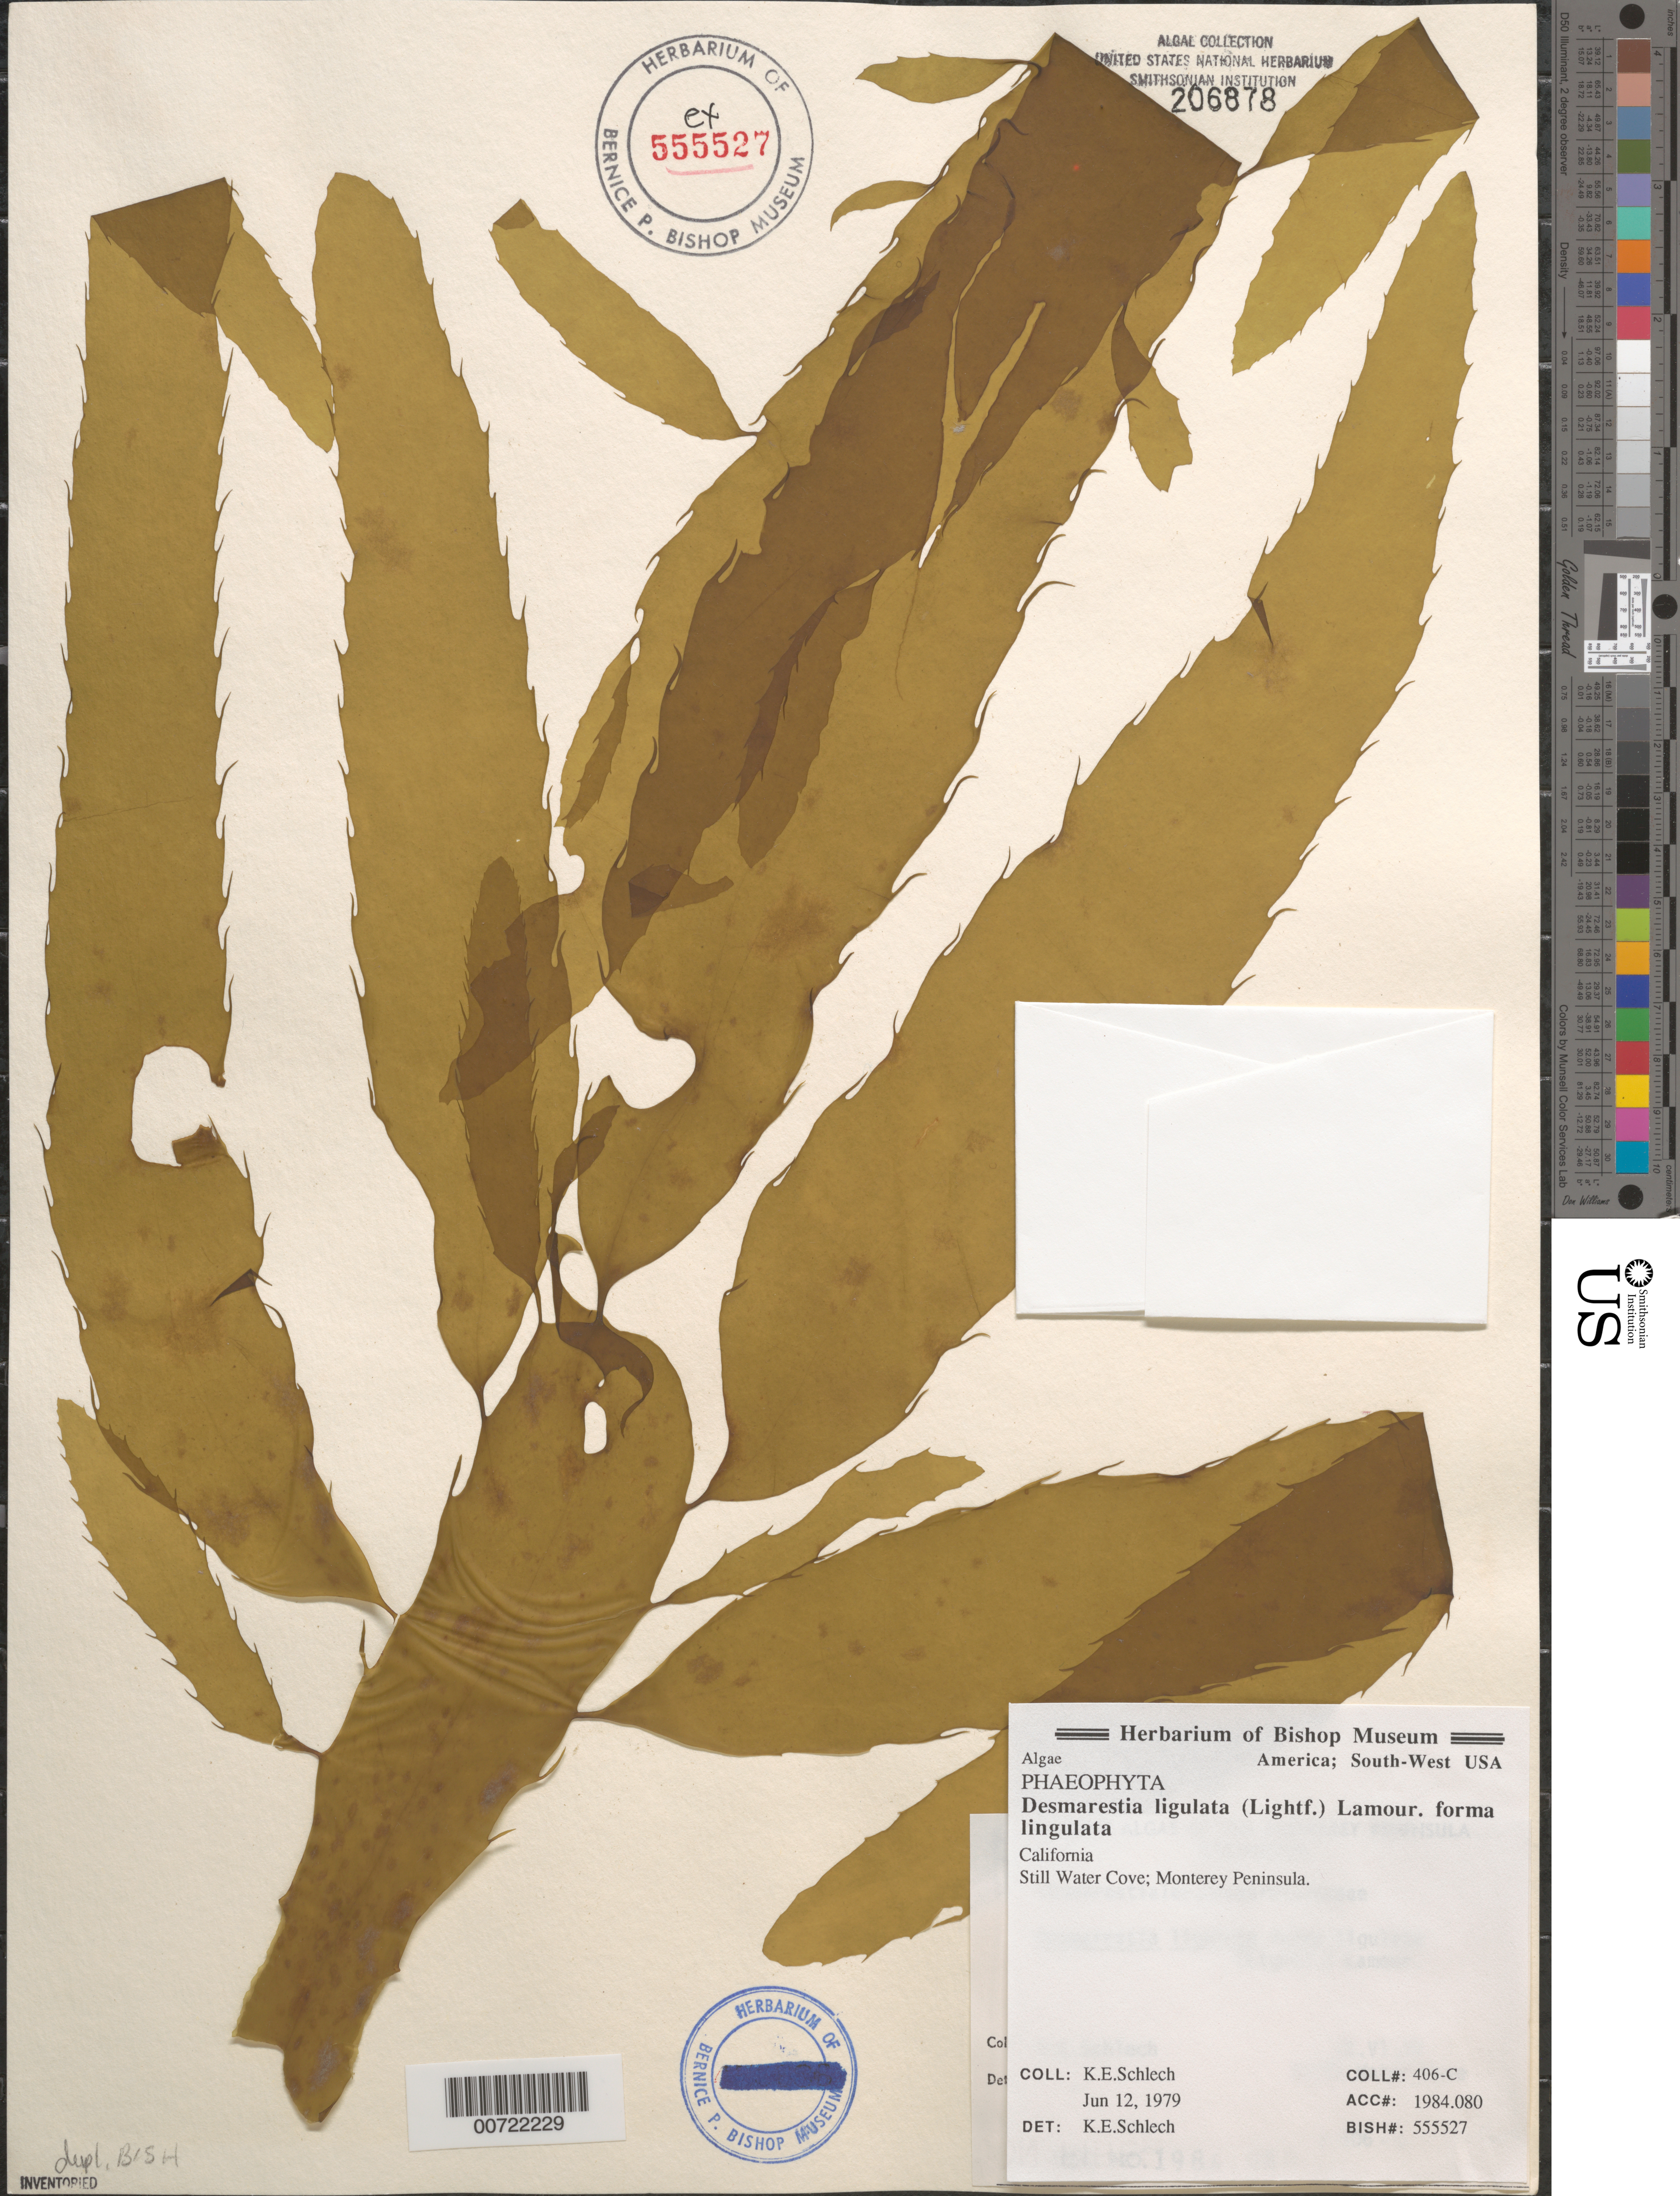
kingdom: Chromista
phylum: Ochrophyta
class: Phaeophyceae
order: Desmarestiales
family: Desmarestiaceae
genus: Desmarestia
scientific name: Desmarestia ligulata f. ligulata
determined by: Schlech, K. E.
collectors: K. Schlech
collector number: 406-C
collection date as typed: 12 Jun 1979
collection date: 1979-06-12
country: United States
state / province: California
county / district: Monterey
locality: Stillwater Cove, Monterey Peninsula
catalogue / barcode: US 206878